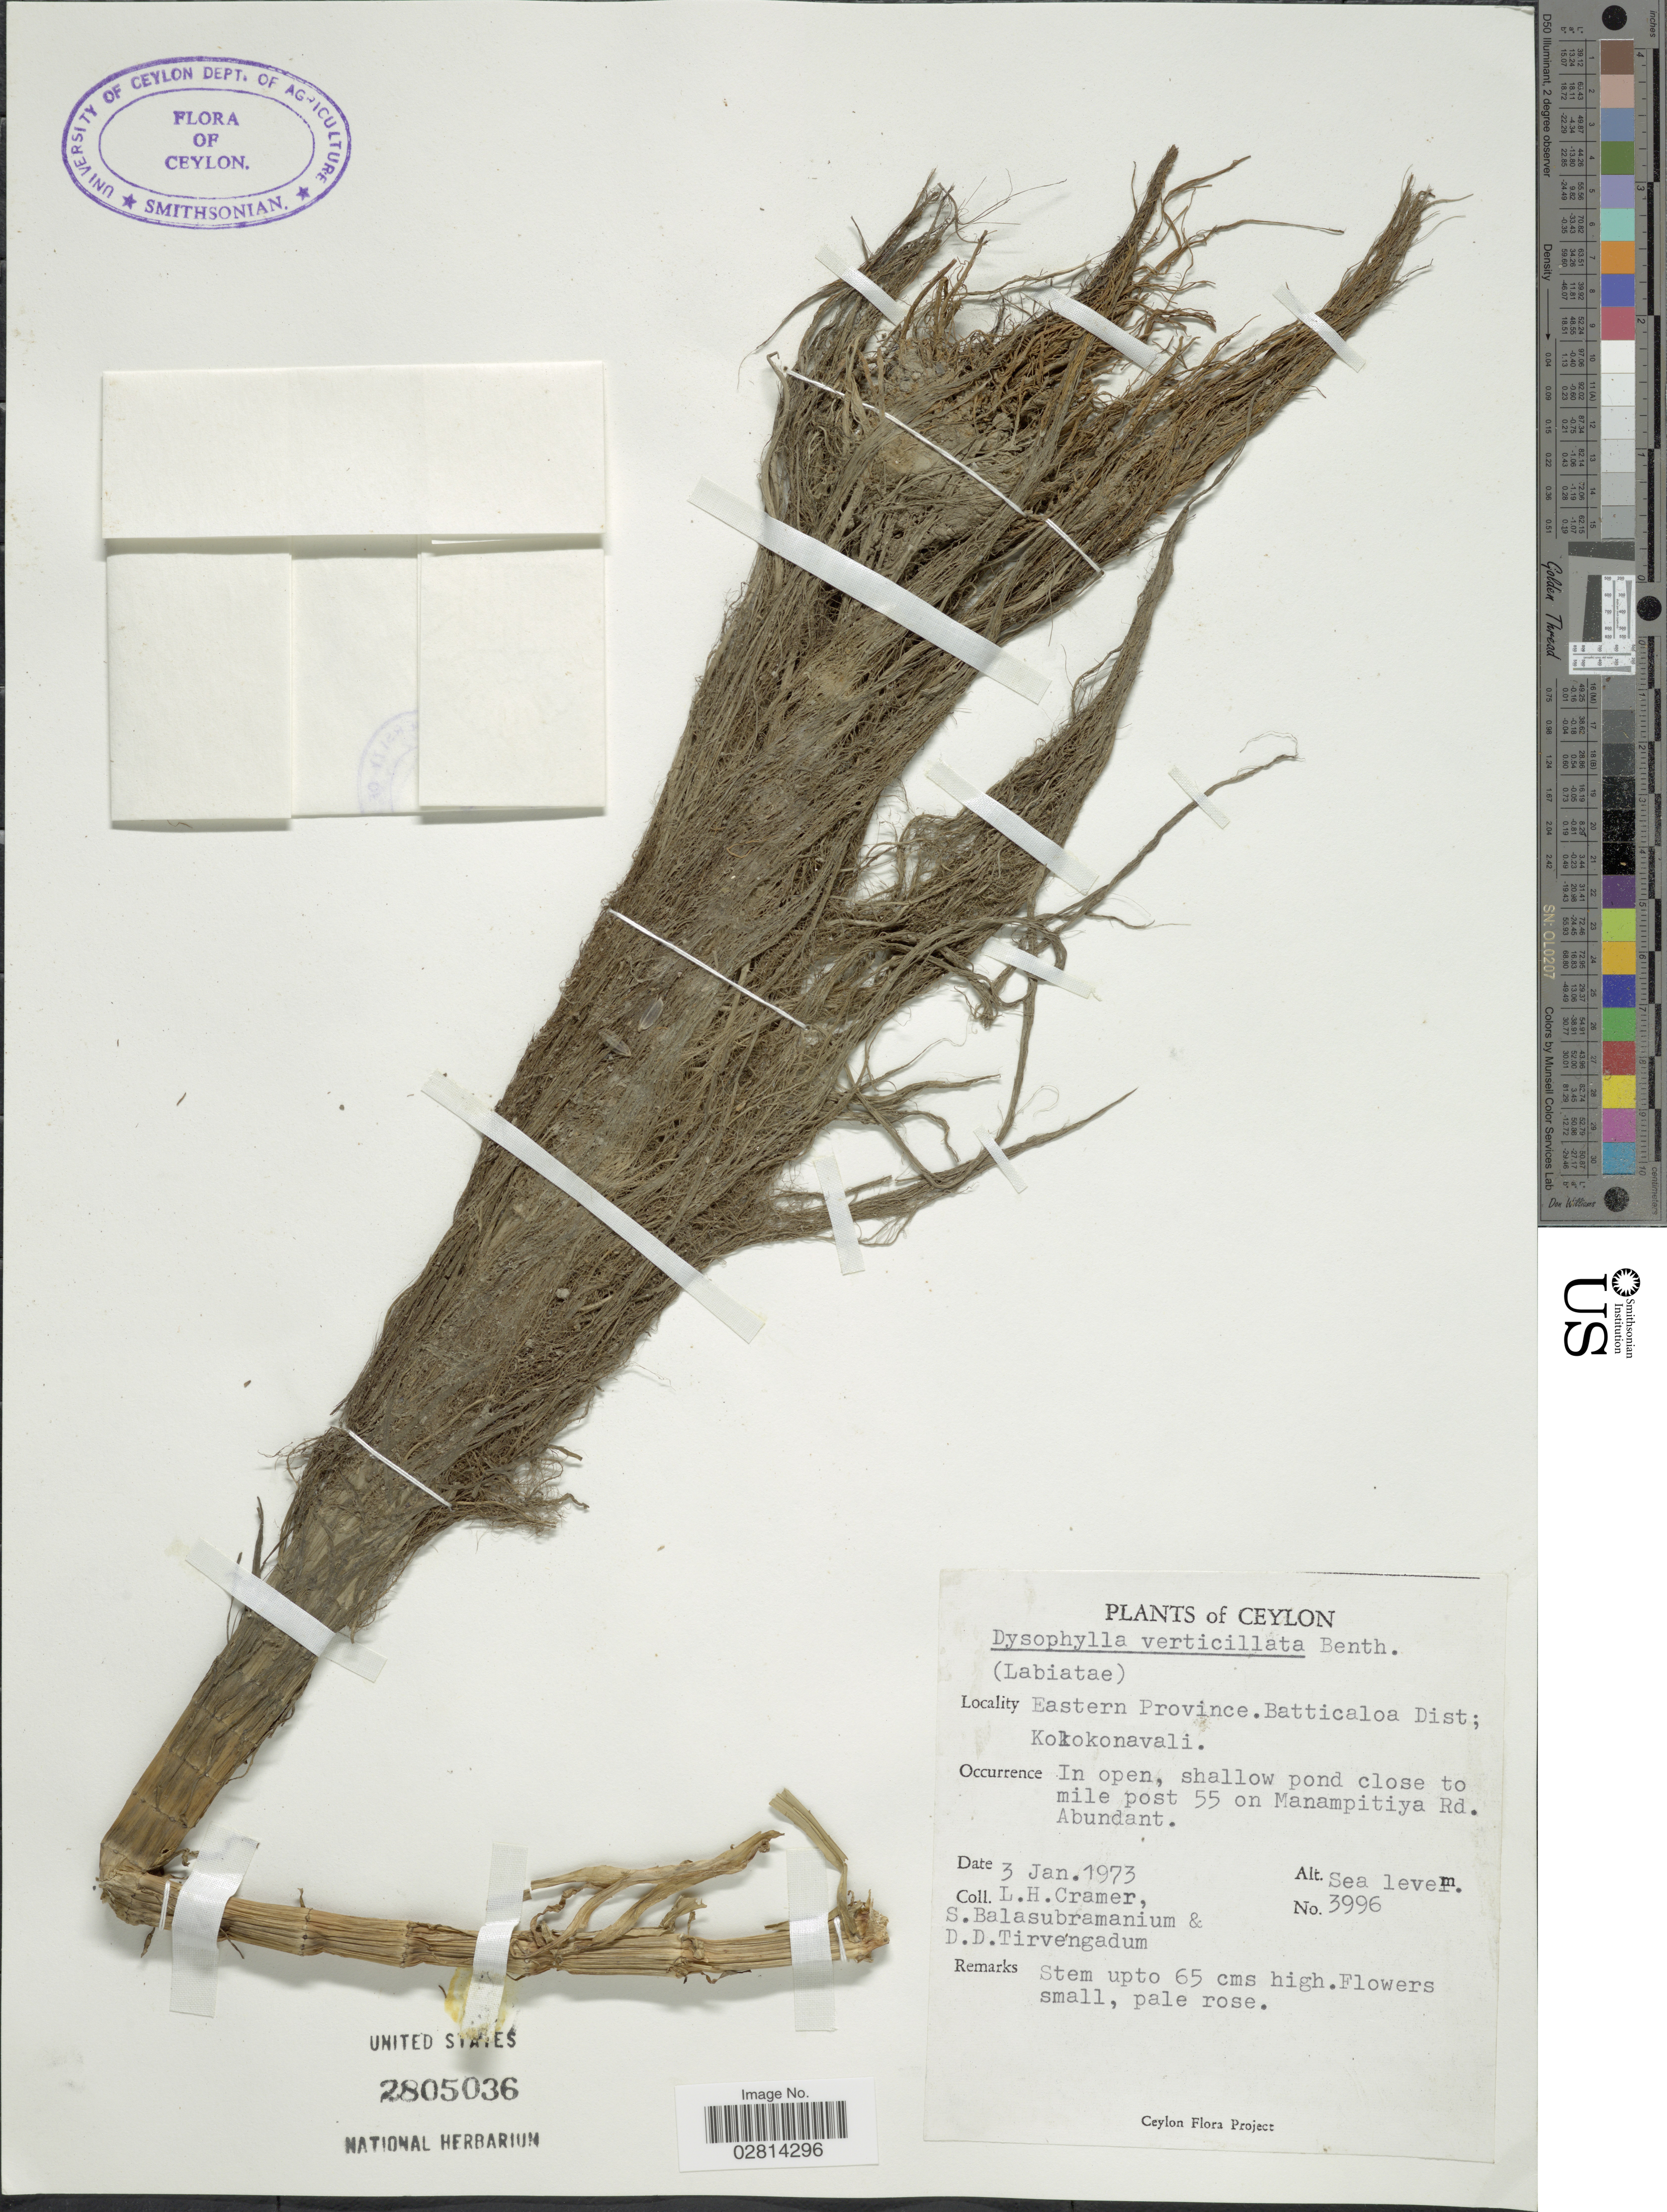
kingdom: Plantae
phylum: Tracheophyta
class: Magnoliopsida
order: Lamiales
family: Lamiaceae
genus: Pogostemon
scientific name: Pogostemon stellatus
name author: (Lour.) Kuntze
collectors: L. H. Cramer, S. Balasubramanium & D. Tirvengadum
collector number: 3996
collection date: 1973-01-03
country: Sri Lanka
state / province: Eastern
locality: Ceylon. Batticaloa Dist; Kokokonavali. In open, shallow pond close to mile post 55 on Manampitiya Rd.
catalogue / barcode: US 2805036